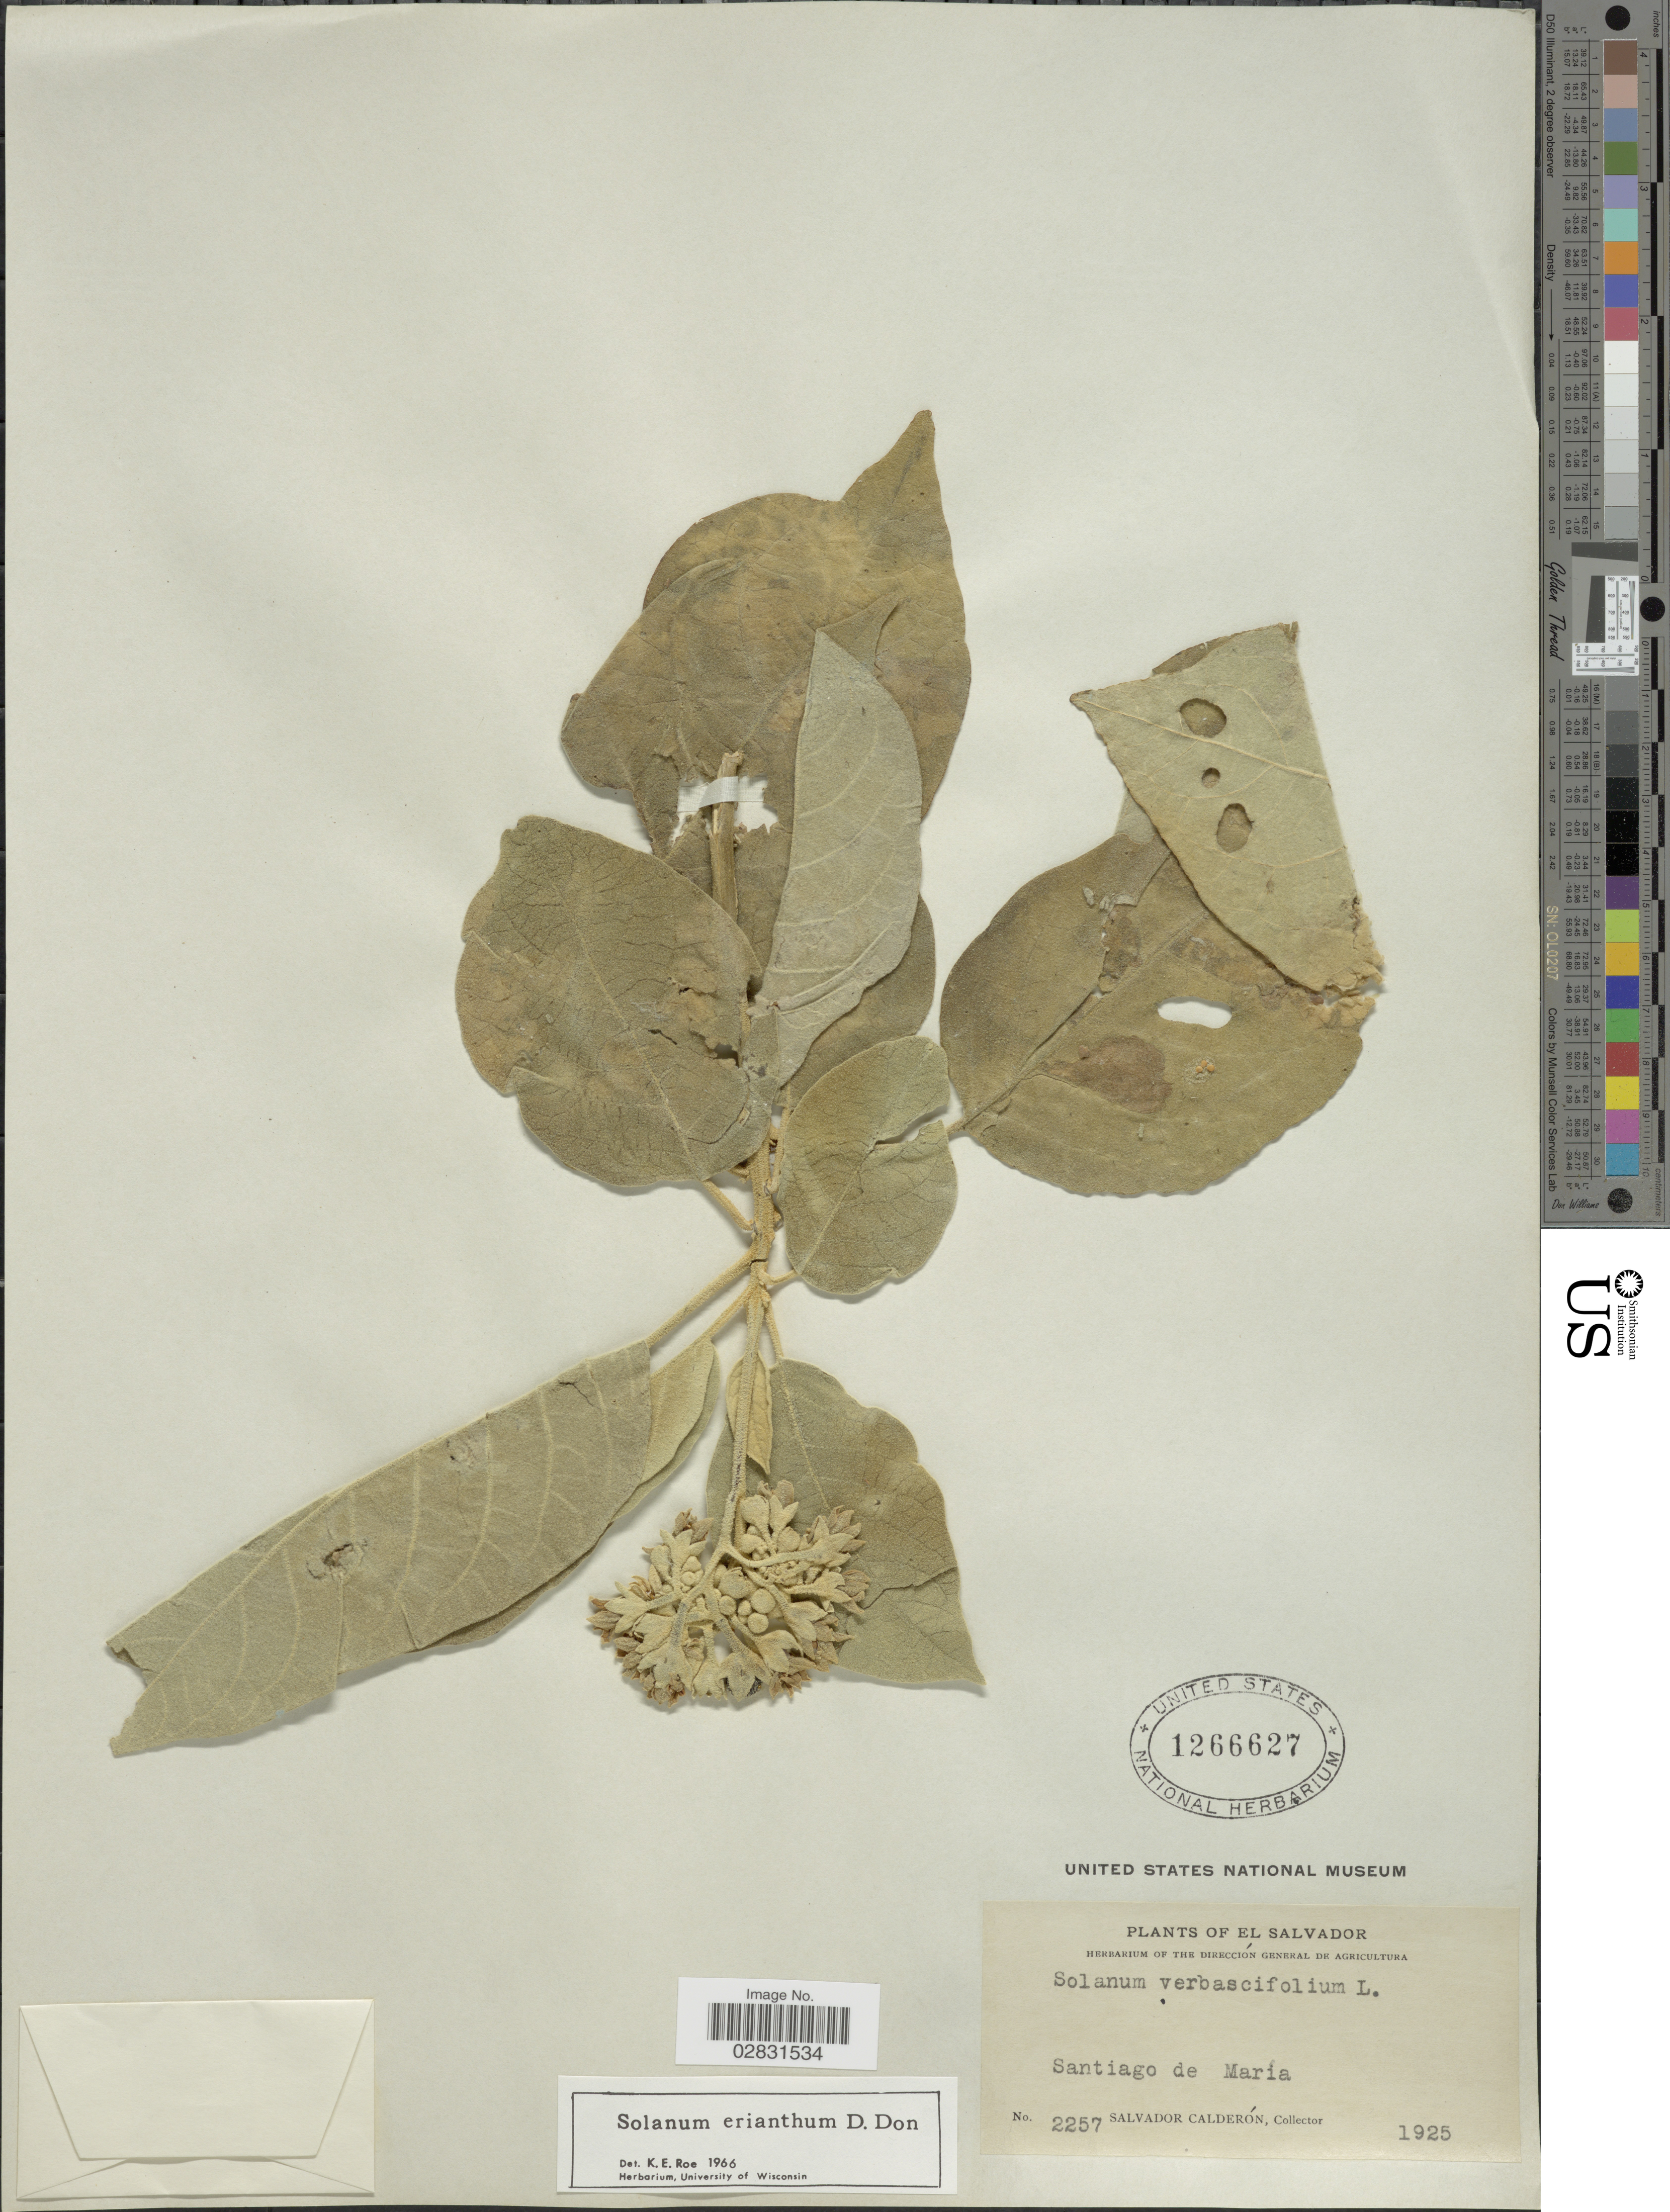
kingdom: Plantae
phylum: Tracheophyta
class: Magnoliopsida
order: Solanales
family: Solanaceae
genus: Solanum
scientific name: Solanum erianthum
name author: D. Don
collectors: S. Calderón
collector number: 2257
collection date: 1925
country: El Salvador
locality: Santiago de Maria.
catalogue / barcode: US 1266627